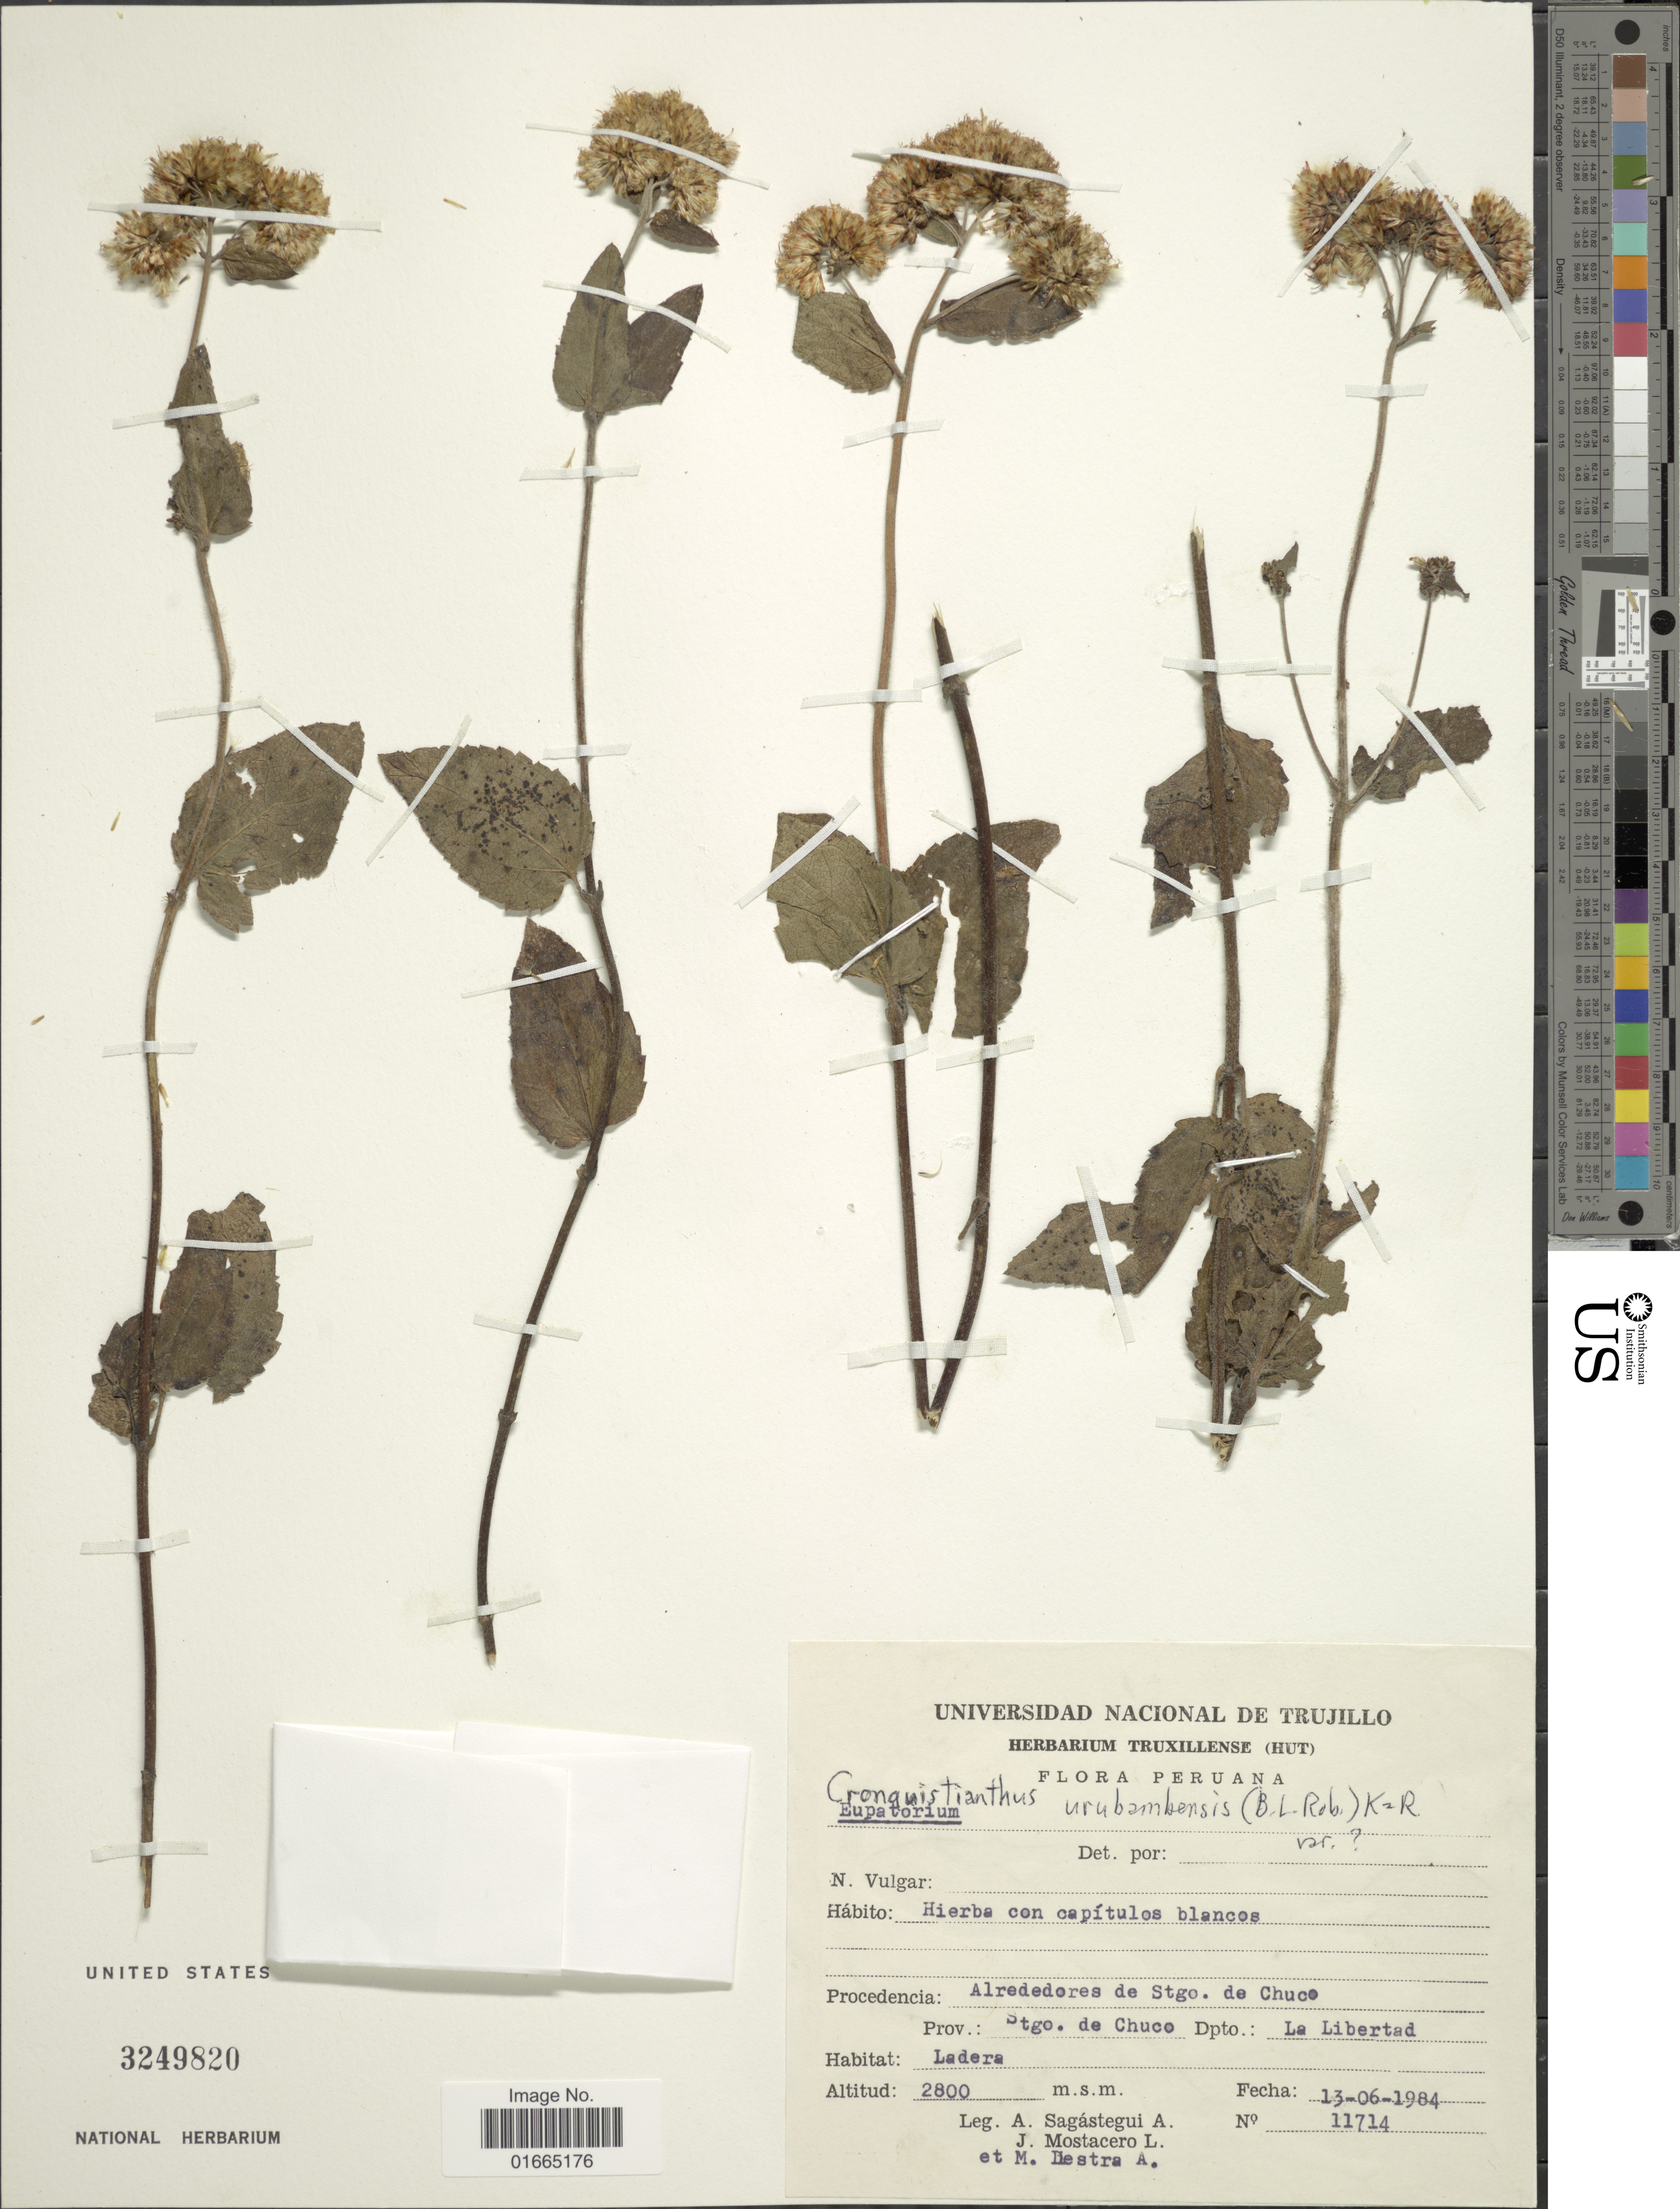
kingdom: Plantae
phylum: Tracheophyta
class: Magnoliopsida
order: Asterales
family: Asteraceae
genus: Cronquistianthus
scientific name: Cronquistianthus urubambensis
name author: (B.L. Rob.) R.M. King & H. Rob.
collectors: A. Sagástegui A., J. Mostacero L. & M. Diestra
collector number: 11714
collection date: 1984-06-13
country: Peru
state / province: La Libertad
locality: Alrededores de Stgo. de Chuco. Prov.: Stgo. de Chuco. Dpto.: La Libertad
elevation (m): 2800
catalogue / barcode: US 3249820